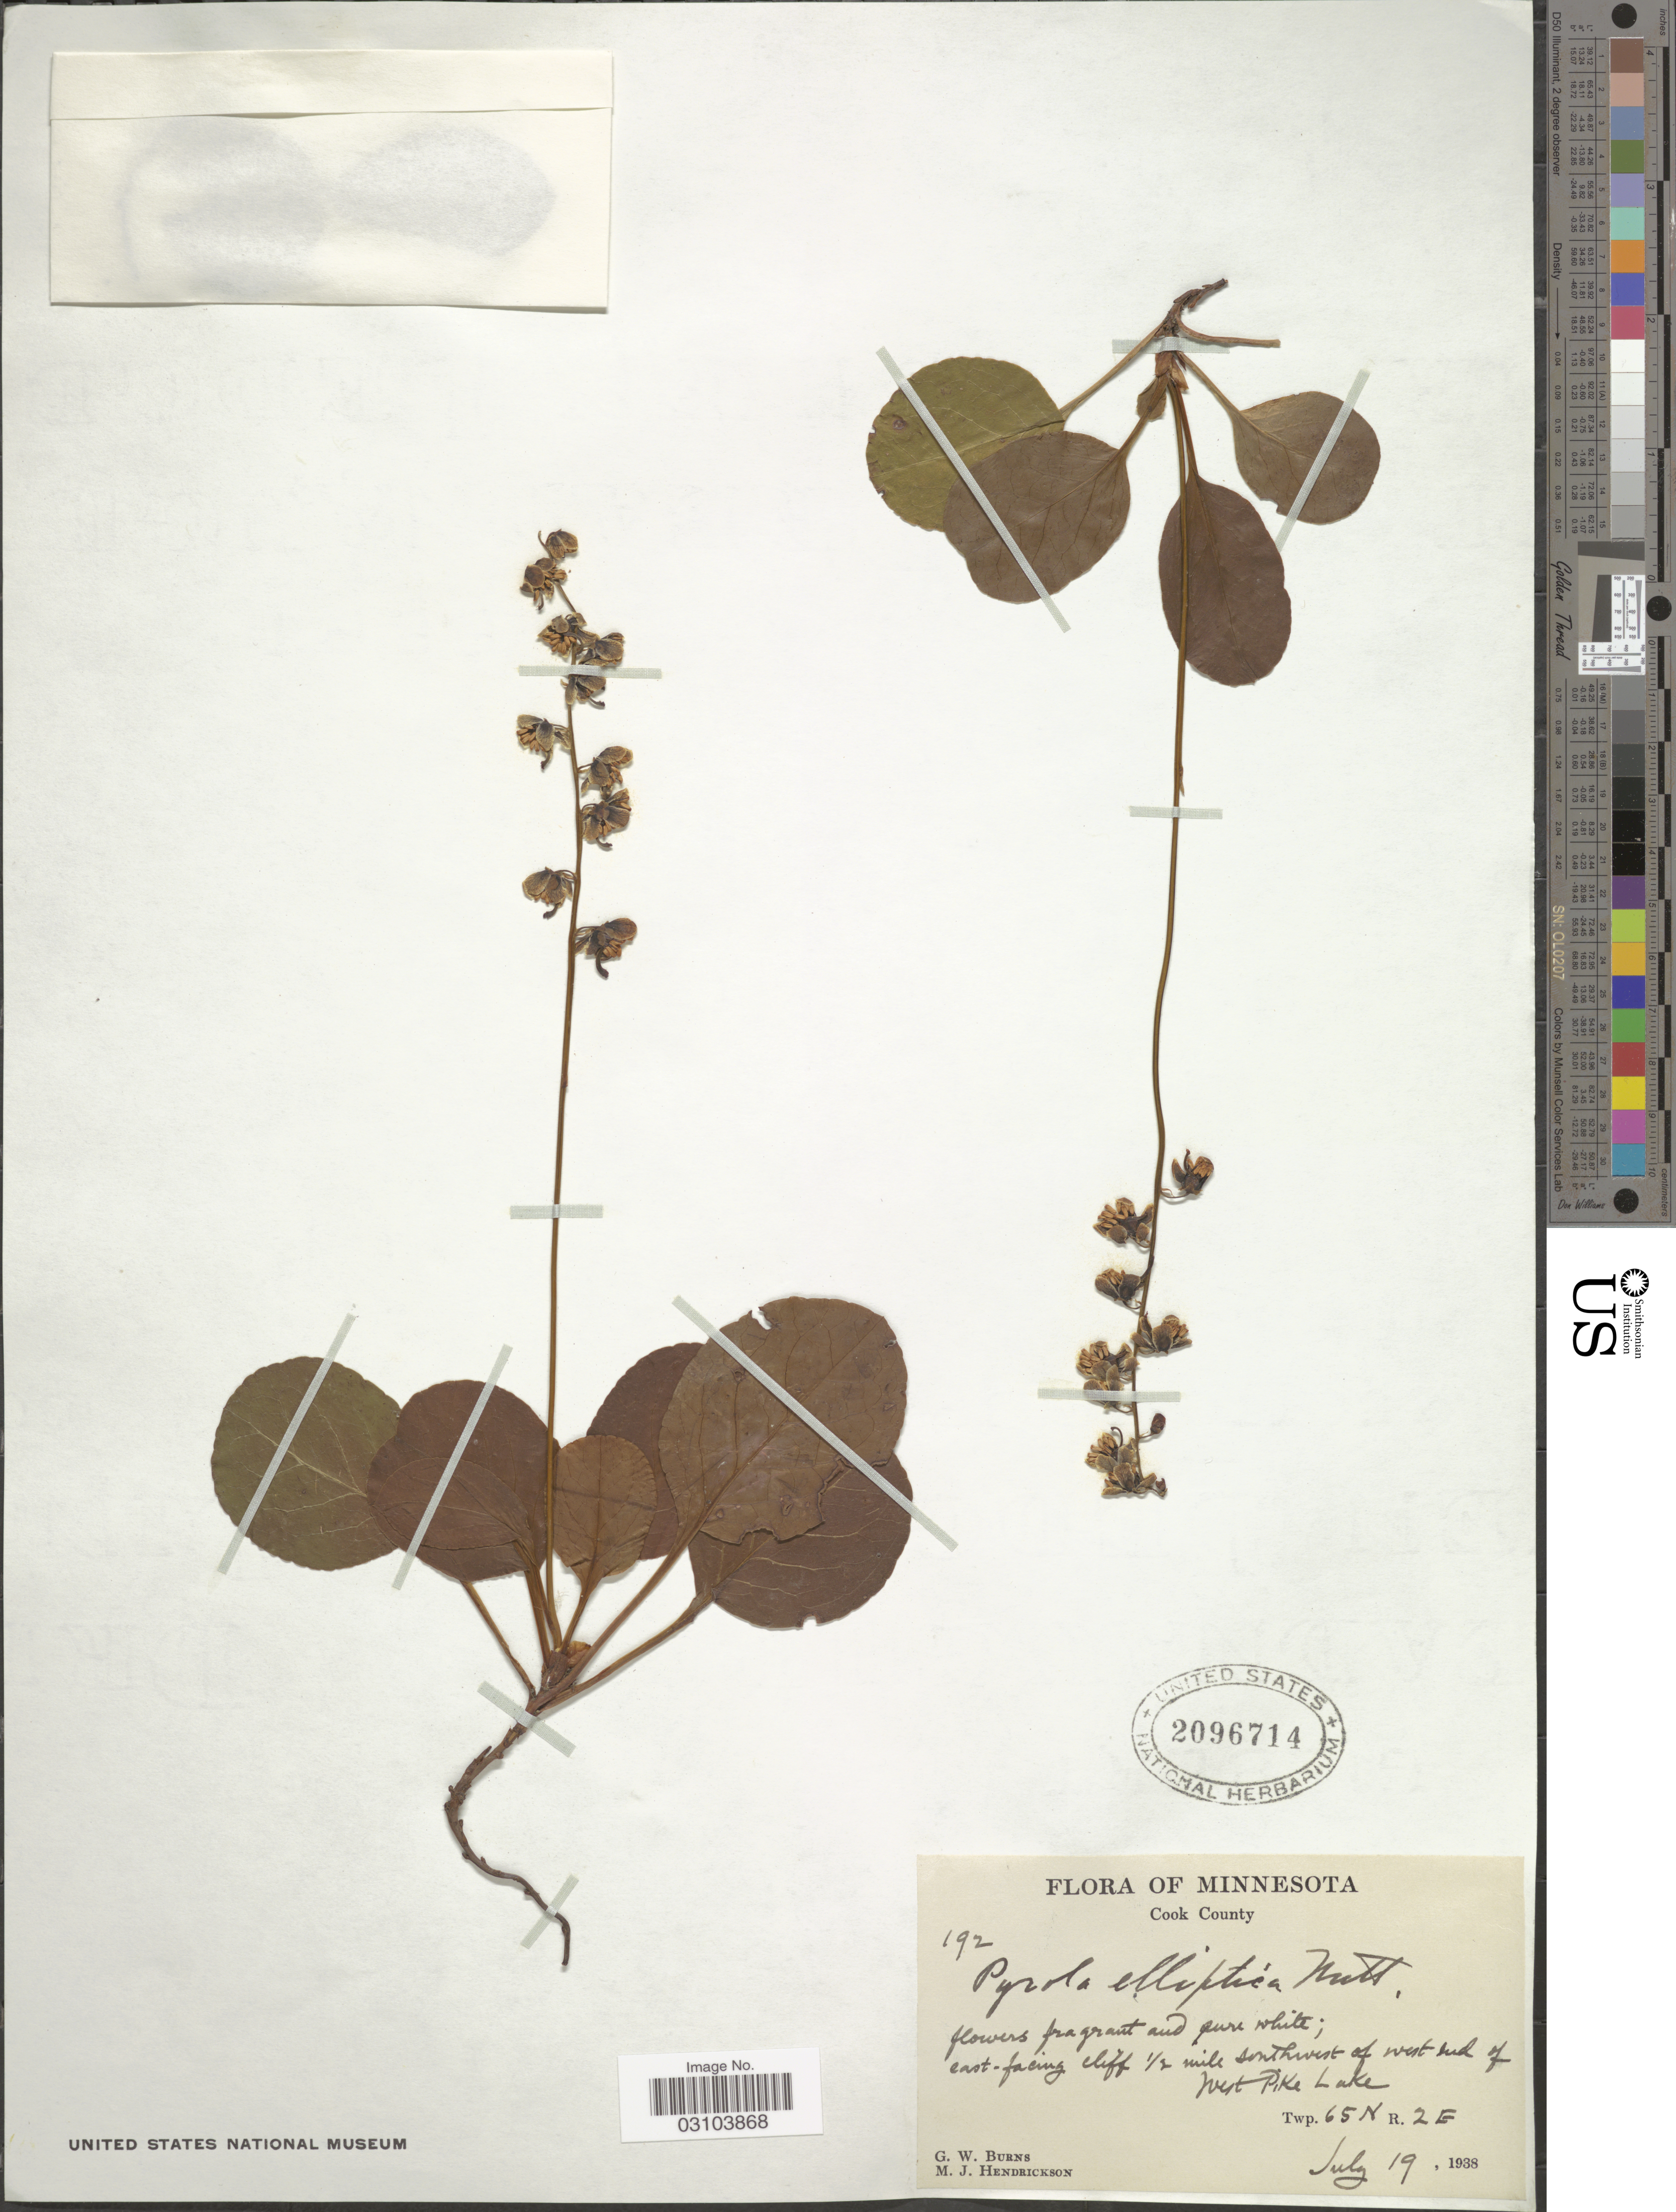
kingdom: Plantae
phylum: Tracheophyta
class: Magnoliopsida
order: Ericales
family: Ericaceae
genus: Pyrola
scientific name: Pyrola elliptica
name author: Nutt.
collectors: G. Burns & M. Hendrickson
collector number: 192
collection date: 1938-07-19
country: United States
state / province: Minnesota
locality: Cook County. East-facing cliff ½ mile southwest of west sud of west Pike Lake. Twp. 65 N R. 2 E.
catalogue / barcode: US 2096714